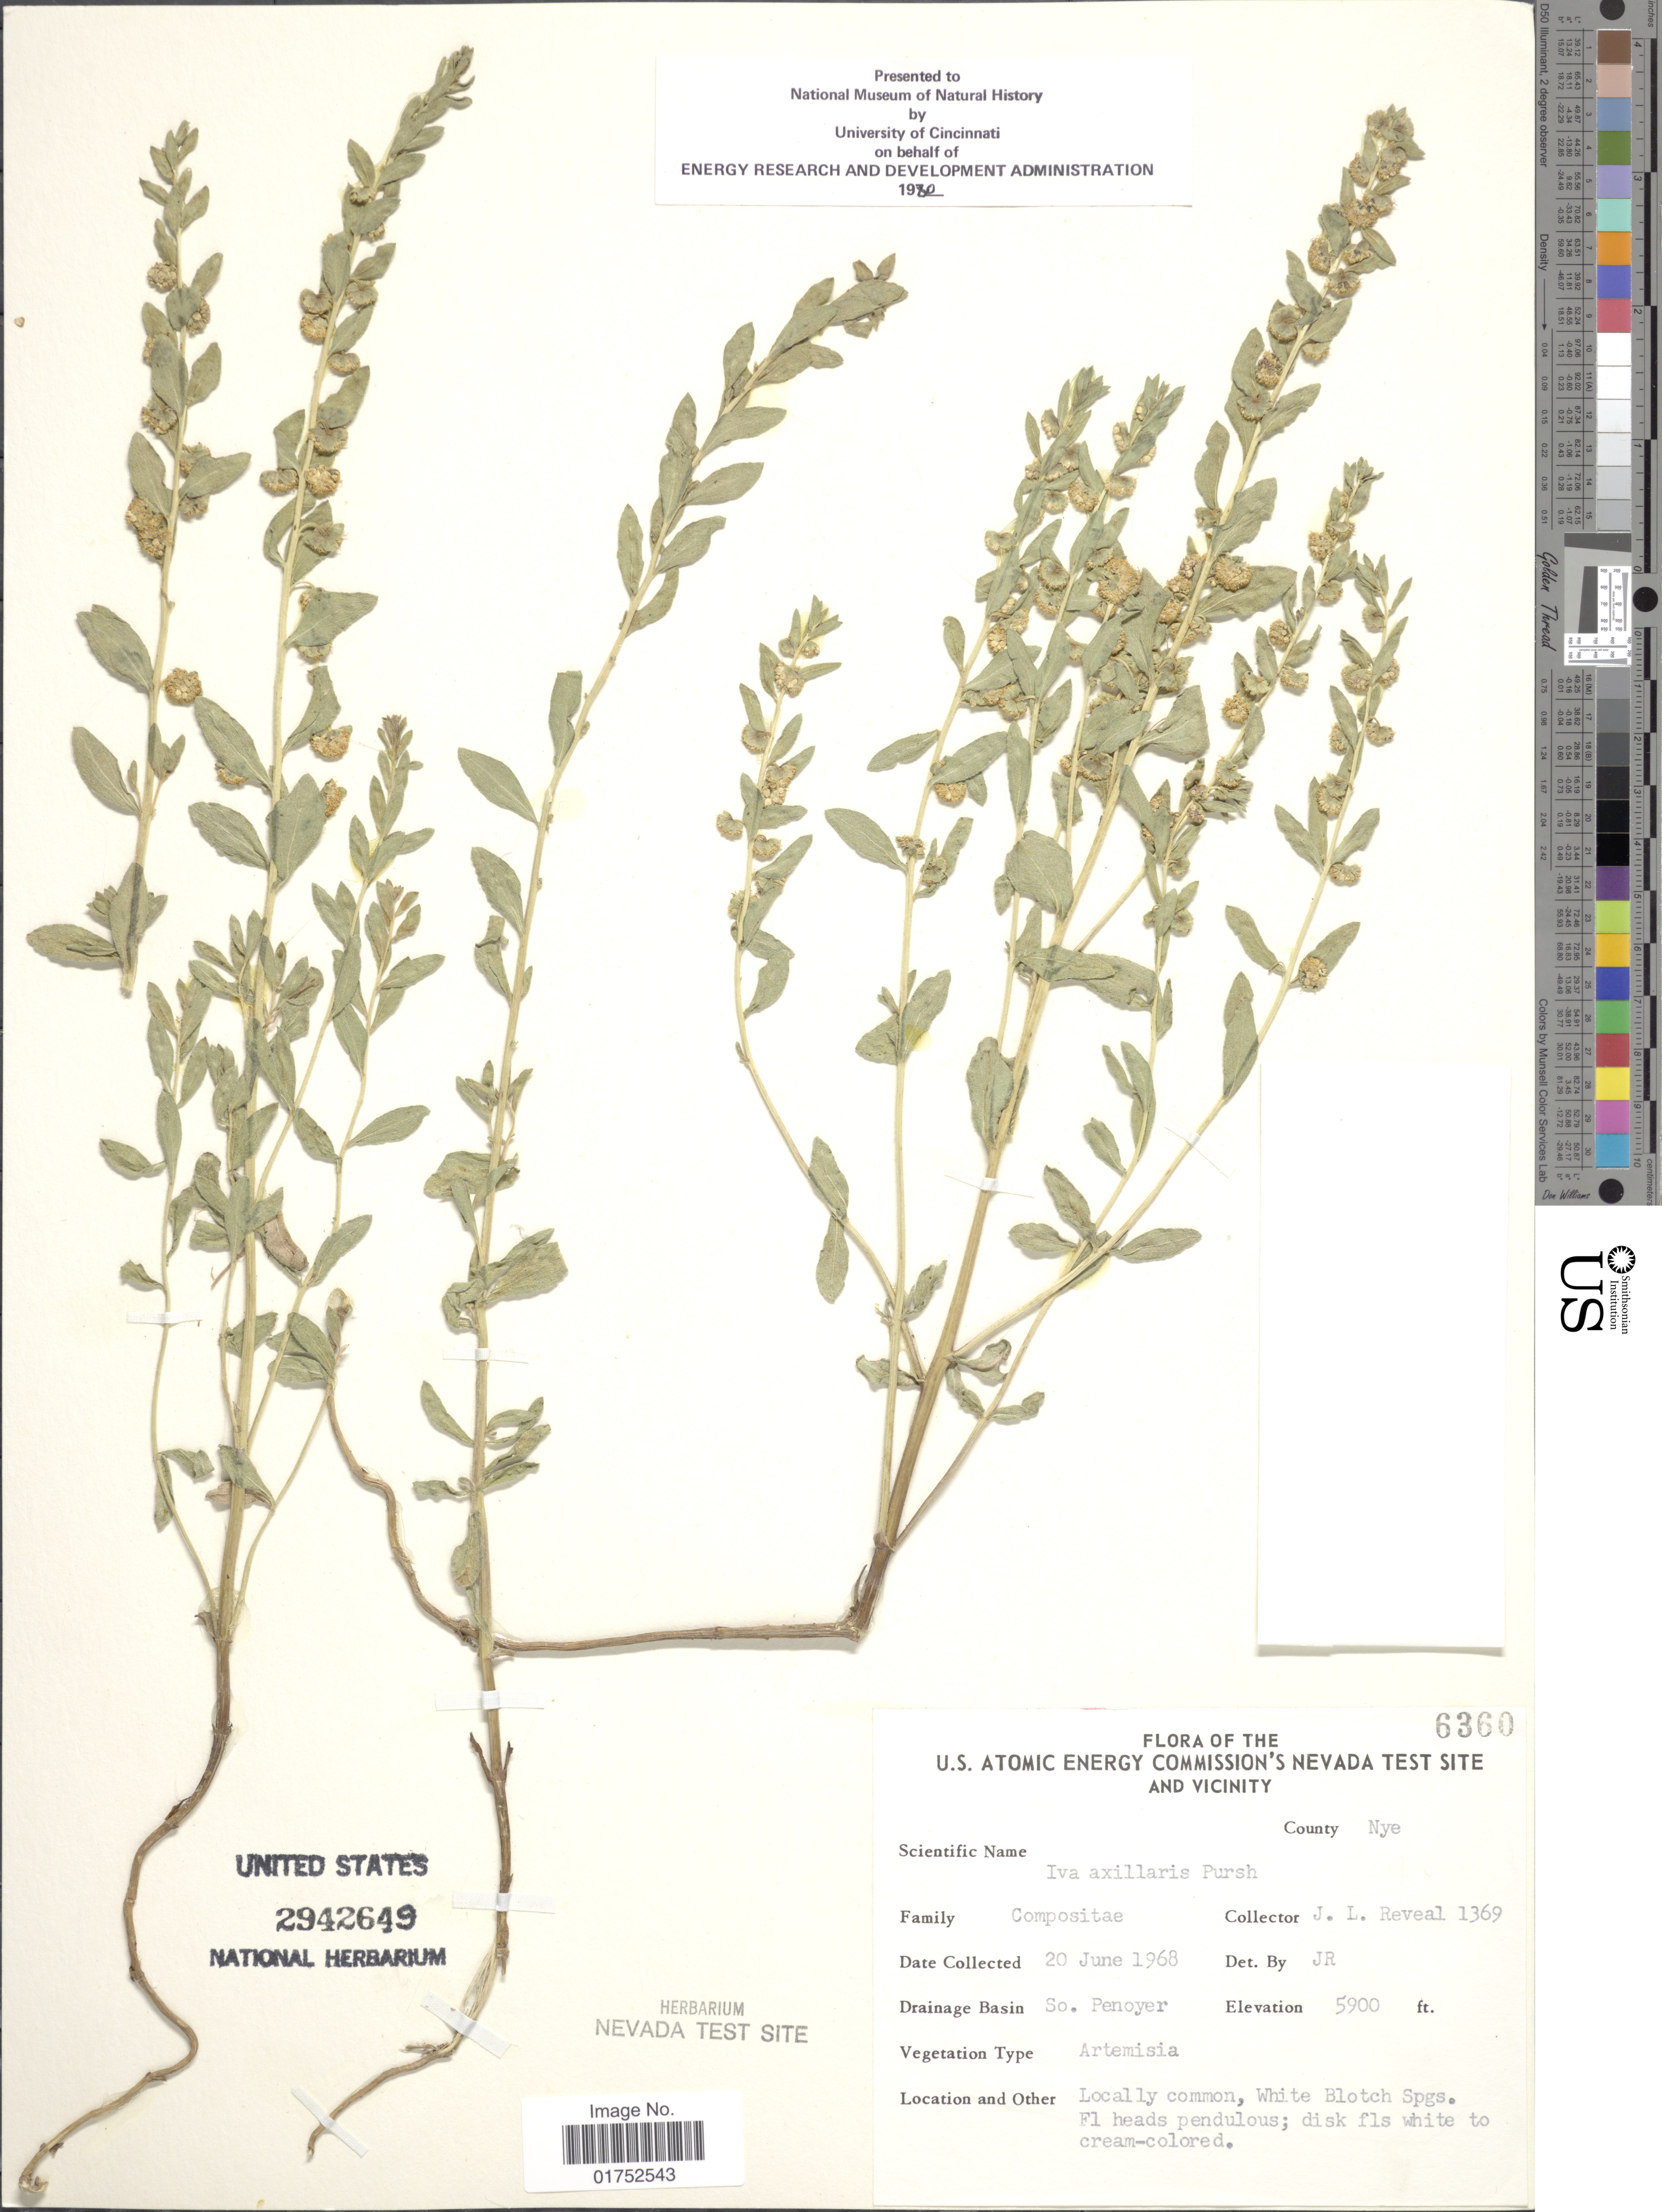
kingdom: Plantae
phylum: Tracheophyta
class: Magnoliopsida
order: Asterales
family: Asteraceae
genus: Iva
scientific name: Iva axillaris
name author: Pursh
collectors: J. L. Reveal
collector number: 1369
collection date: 1968-06-20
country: United States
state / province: Nevada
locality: U. S. Atomic Energy Commission's Nevada Test Site and Vicinity, County Nye, So. Penoyer, White Blotch Spgs.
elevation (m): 1798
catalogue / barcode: US 2942649